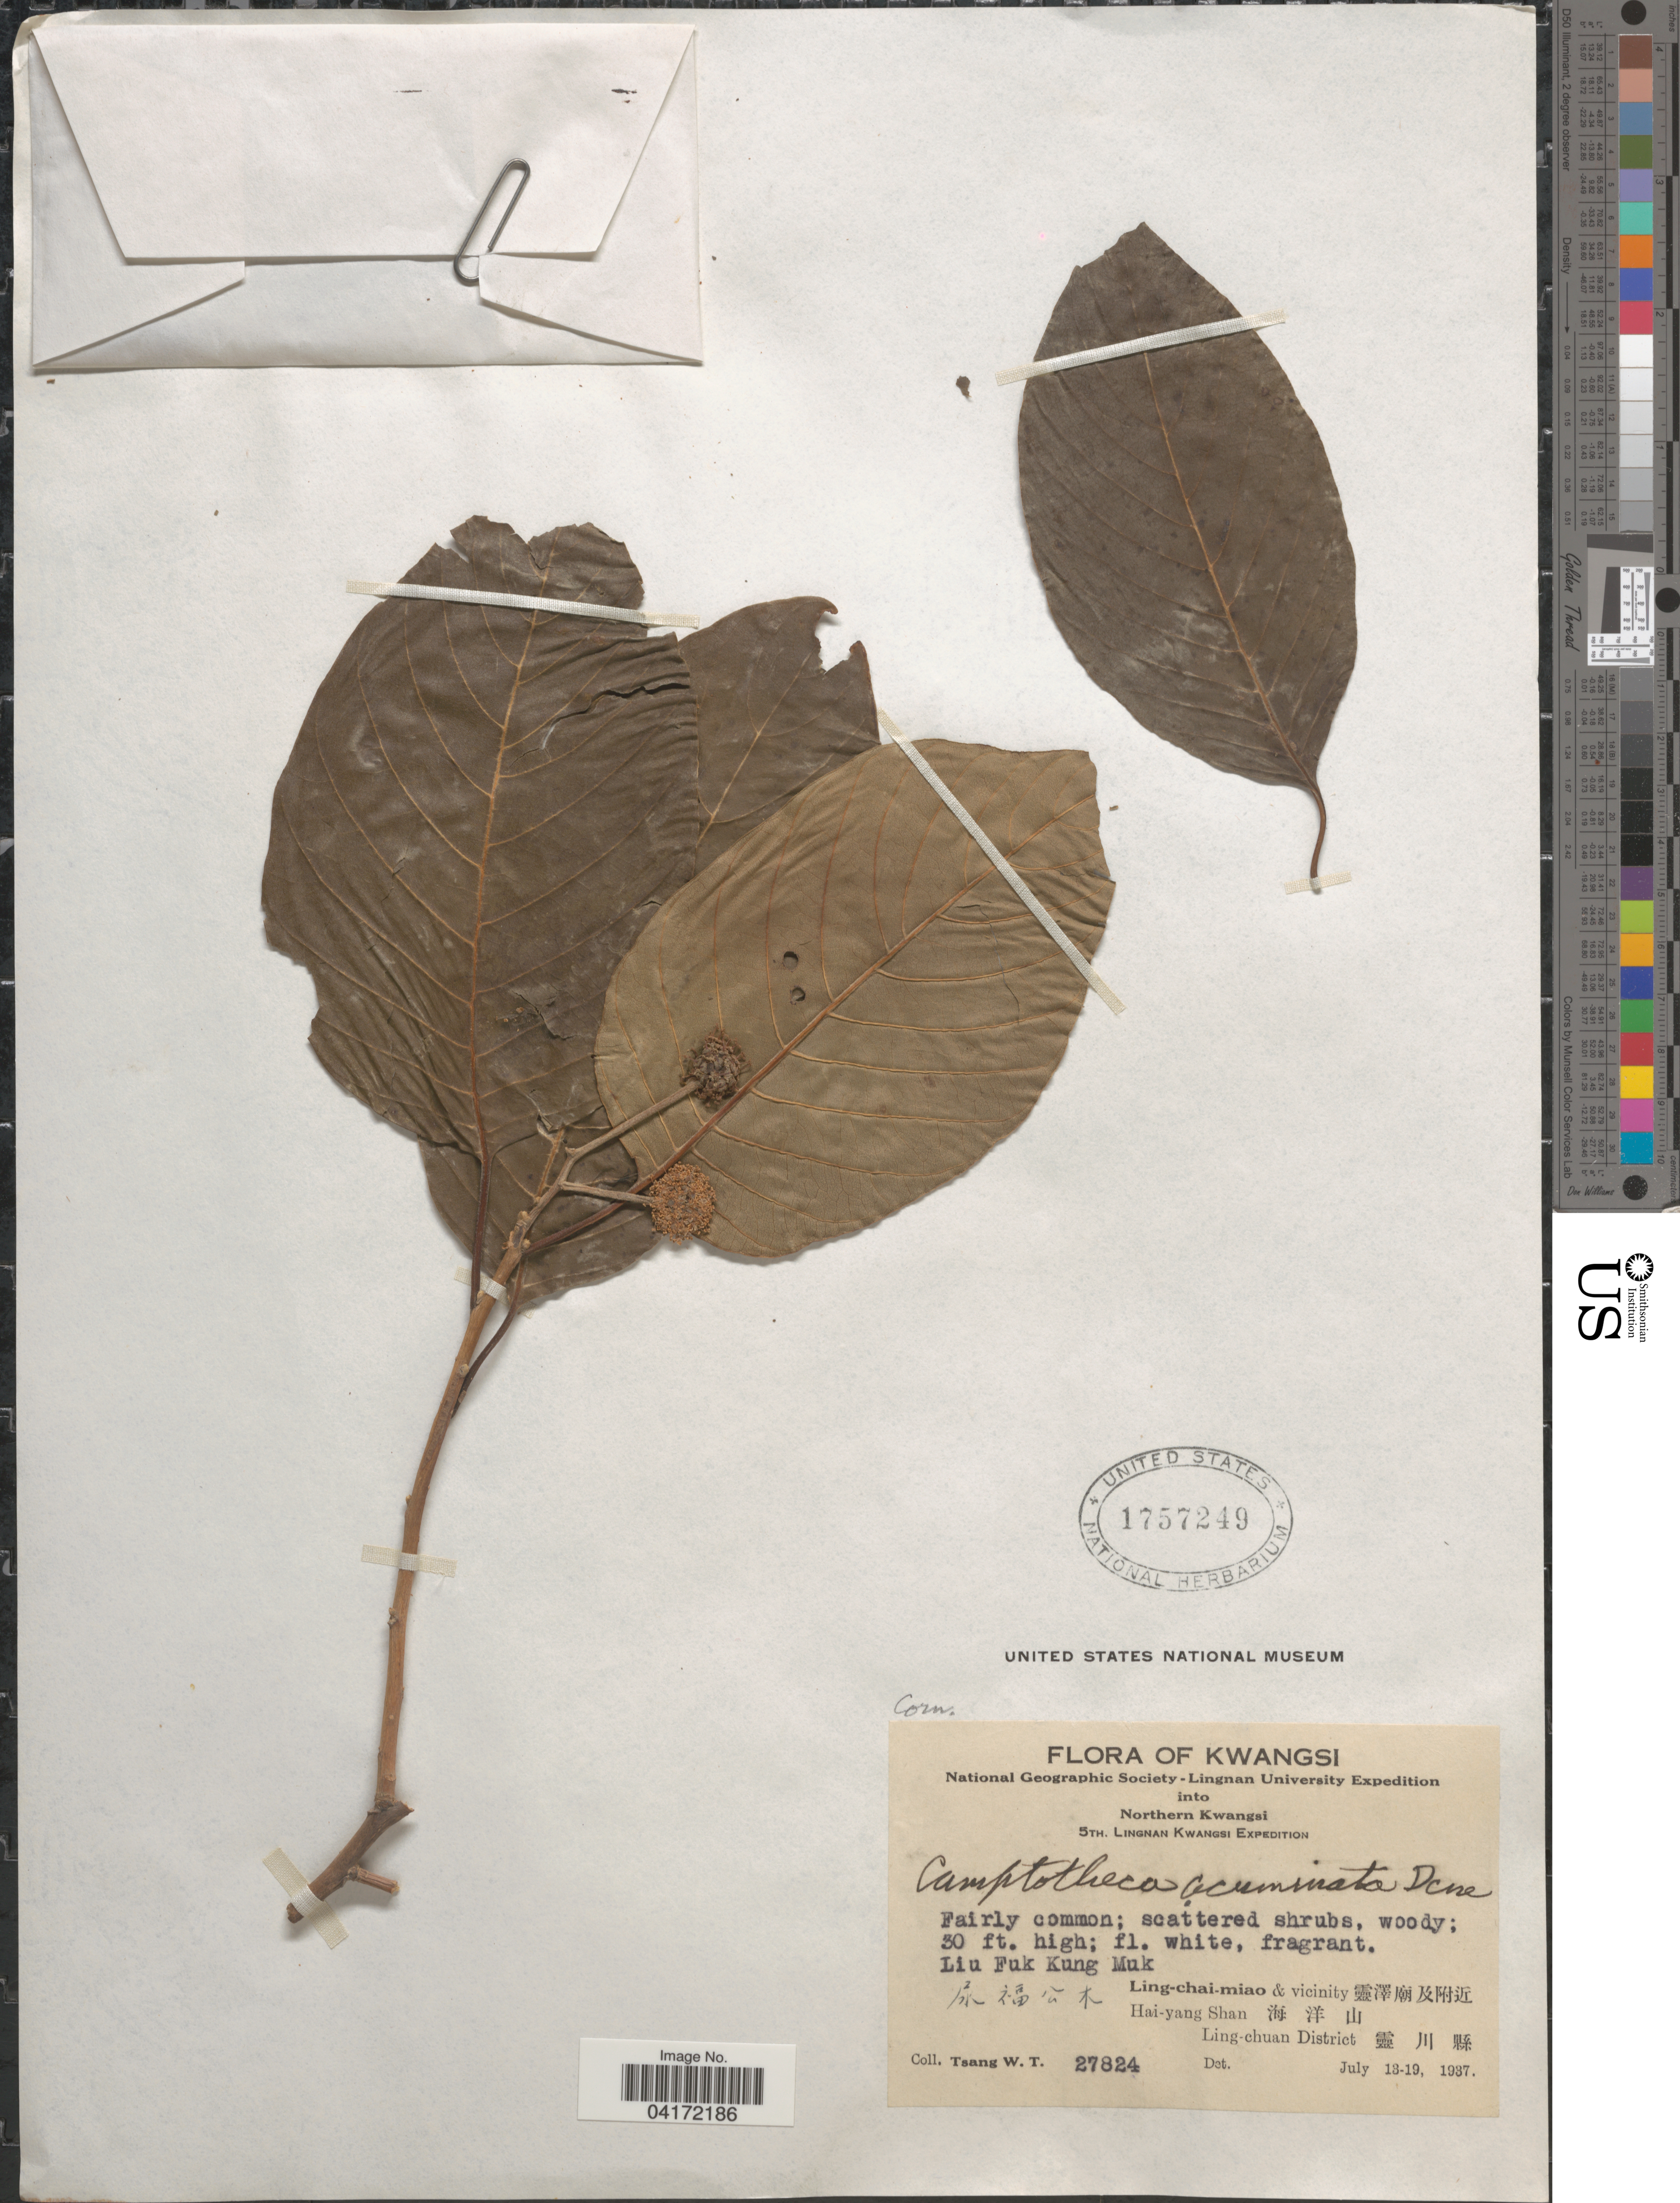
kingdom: Plantae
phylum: Tracheophyta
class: Magnoliopsida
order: Cornales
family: Nyssaceae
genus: Camptotheca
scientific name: Camptotheca acuminata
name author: Decne.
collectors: W. T. Tsang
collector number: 27824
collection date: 1937-07-13/1937-07-19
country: China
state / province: Guangxi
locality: Kwangsi. National Geographic Society-Lingnan University Expedition into Northern Kwangsi. 5th. Lingnan Kwangsi Expedition. Liu Fuk Kung Muk. Ling-chai-miao & vicinity X. Hai-yang Shan X. Ling-chuan District X.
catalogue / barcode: US 1757249